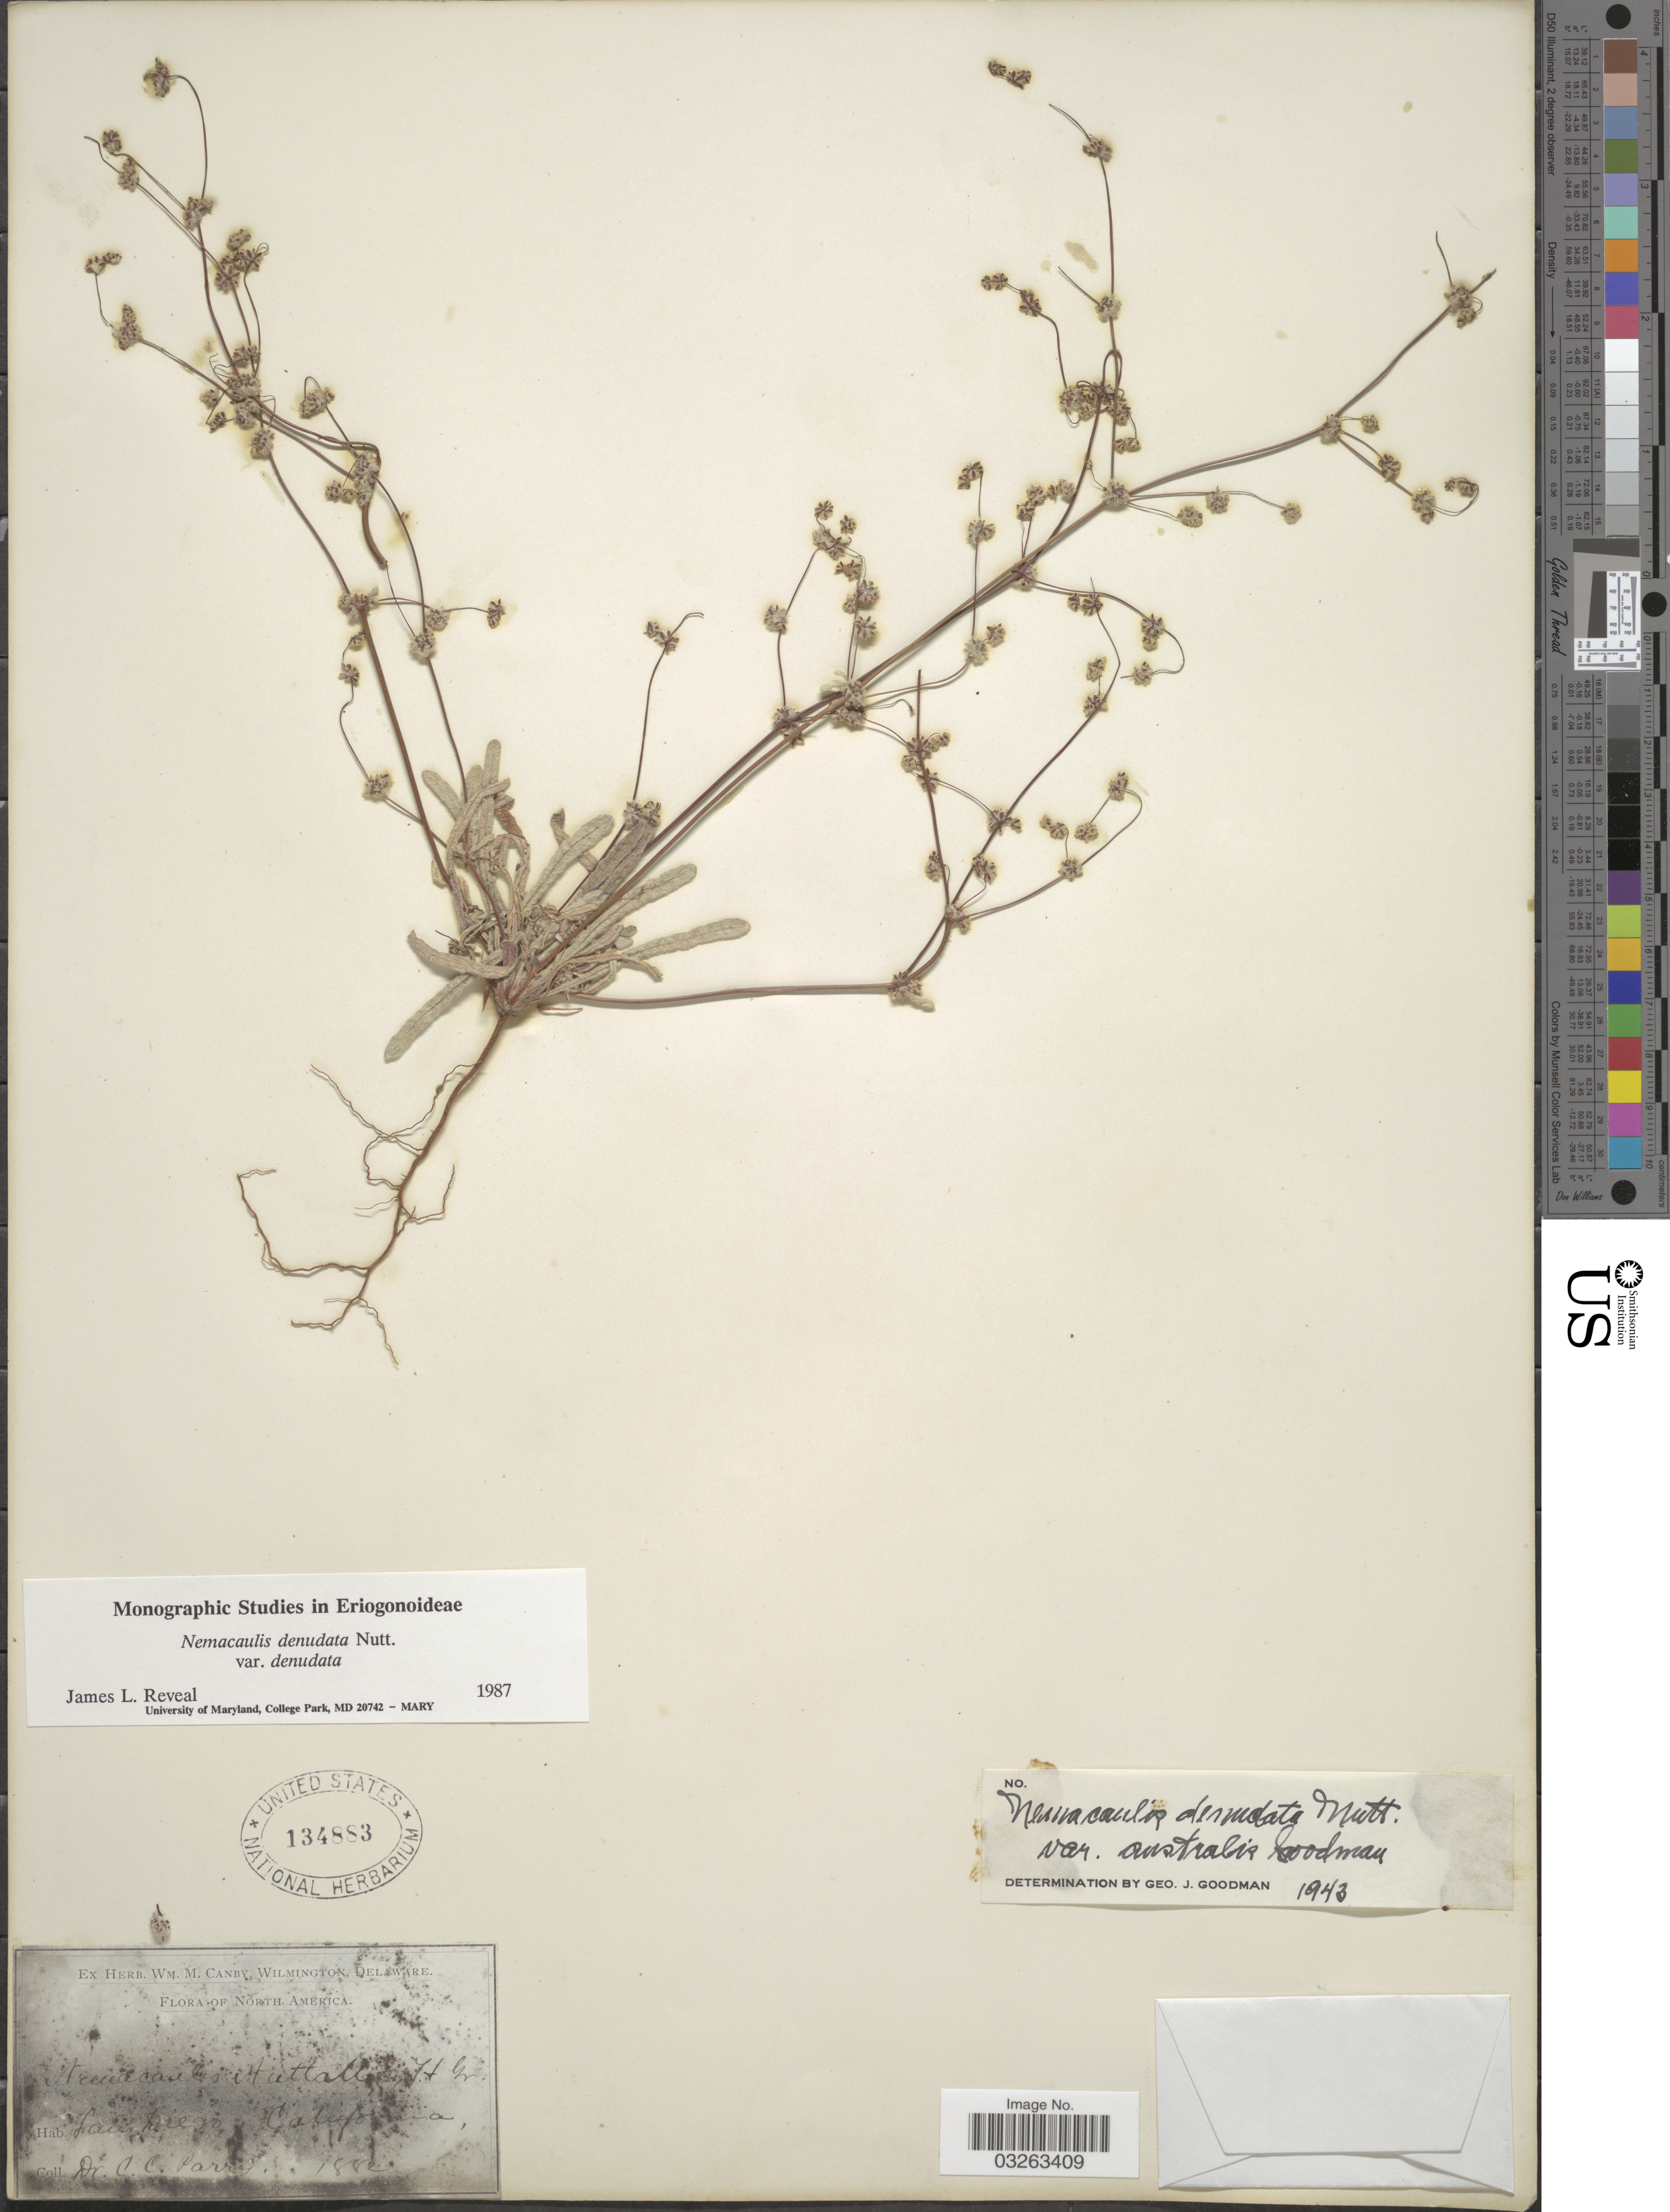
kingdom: Plantae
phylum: Tracheophyta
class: Magnoliopsida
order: Caryophyllales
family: Polygonaceae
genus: Nemacaulis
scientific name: Nemacaulis denudata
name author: Nutt.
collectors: C. C. Parry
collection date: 1882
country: United States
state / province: California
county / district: San Diego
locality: San Diego.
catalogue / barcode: US 134883